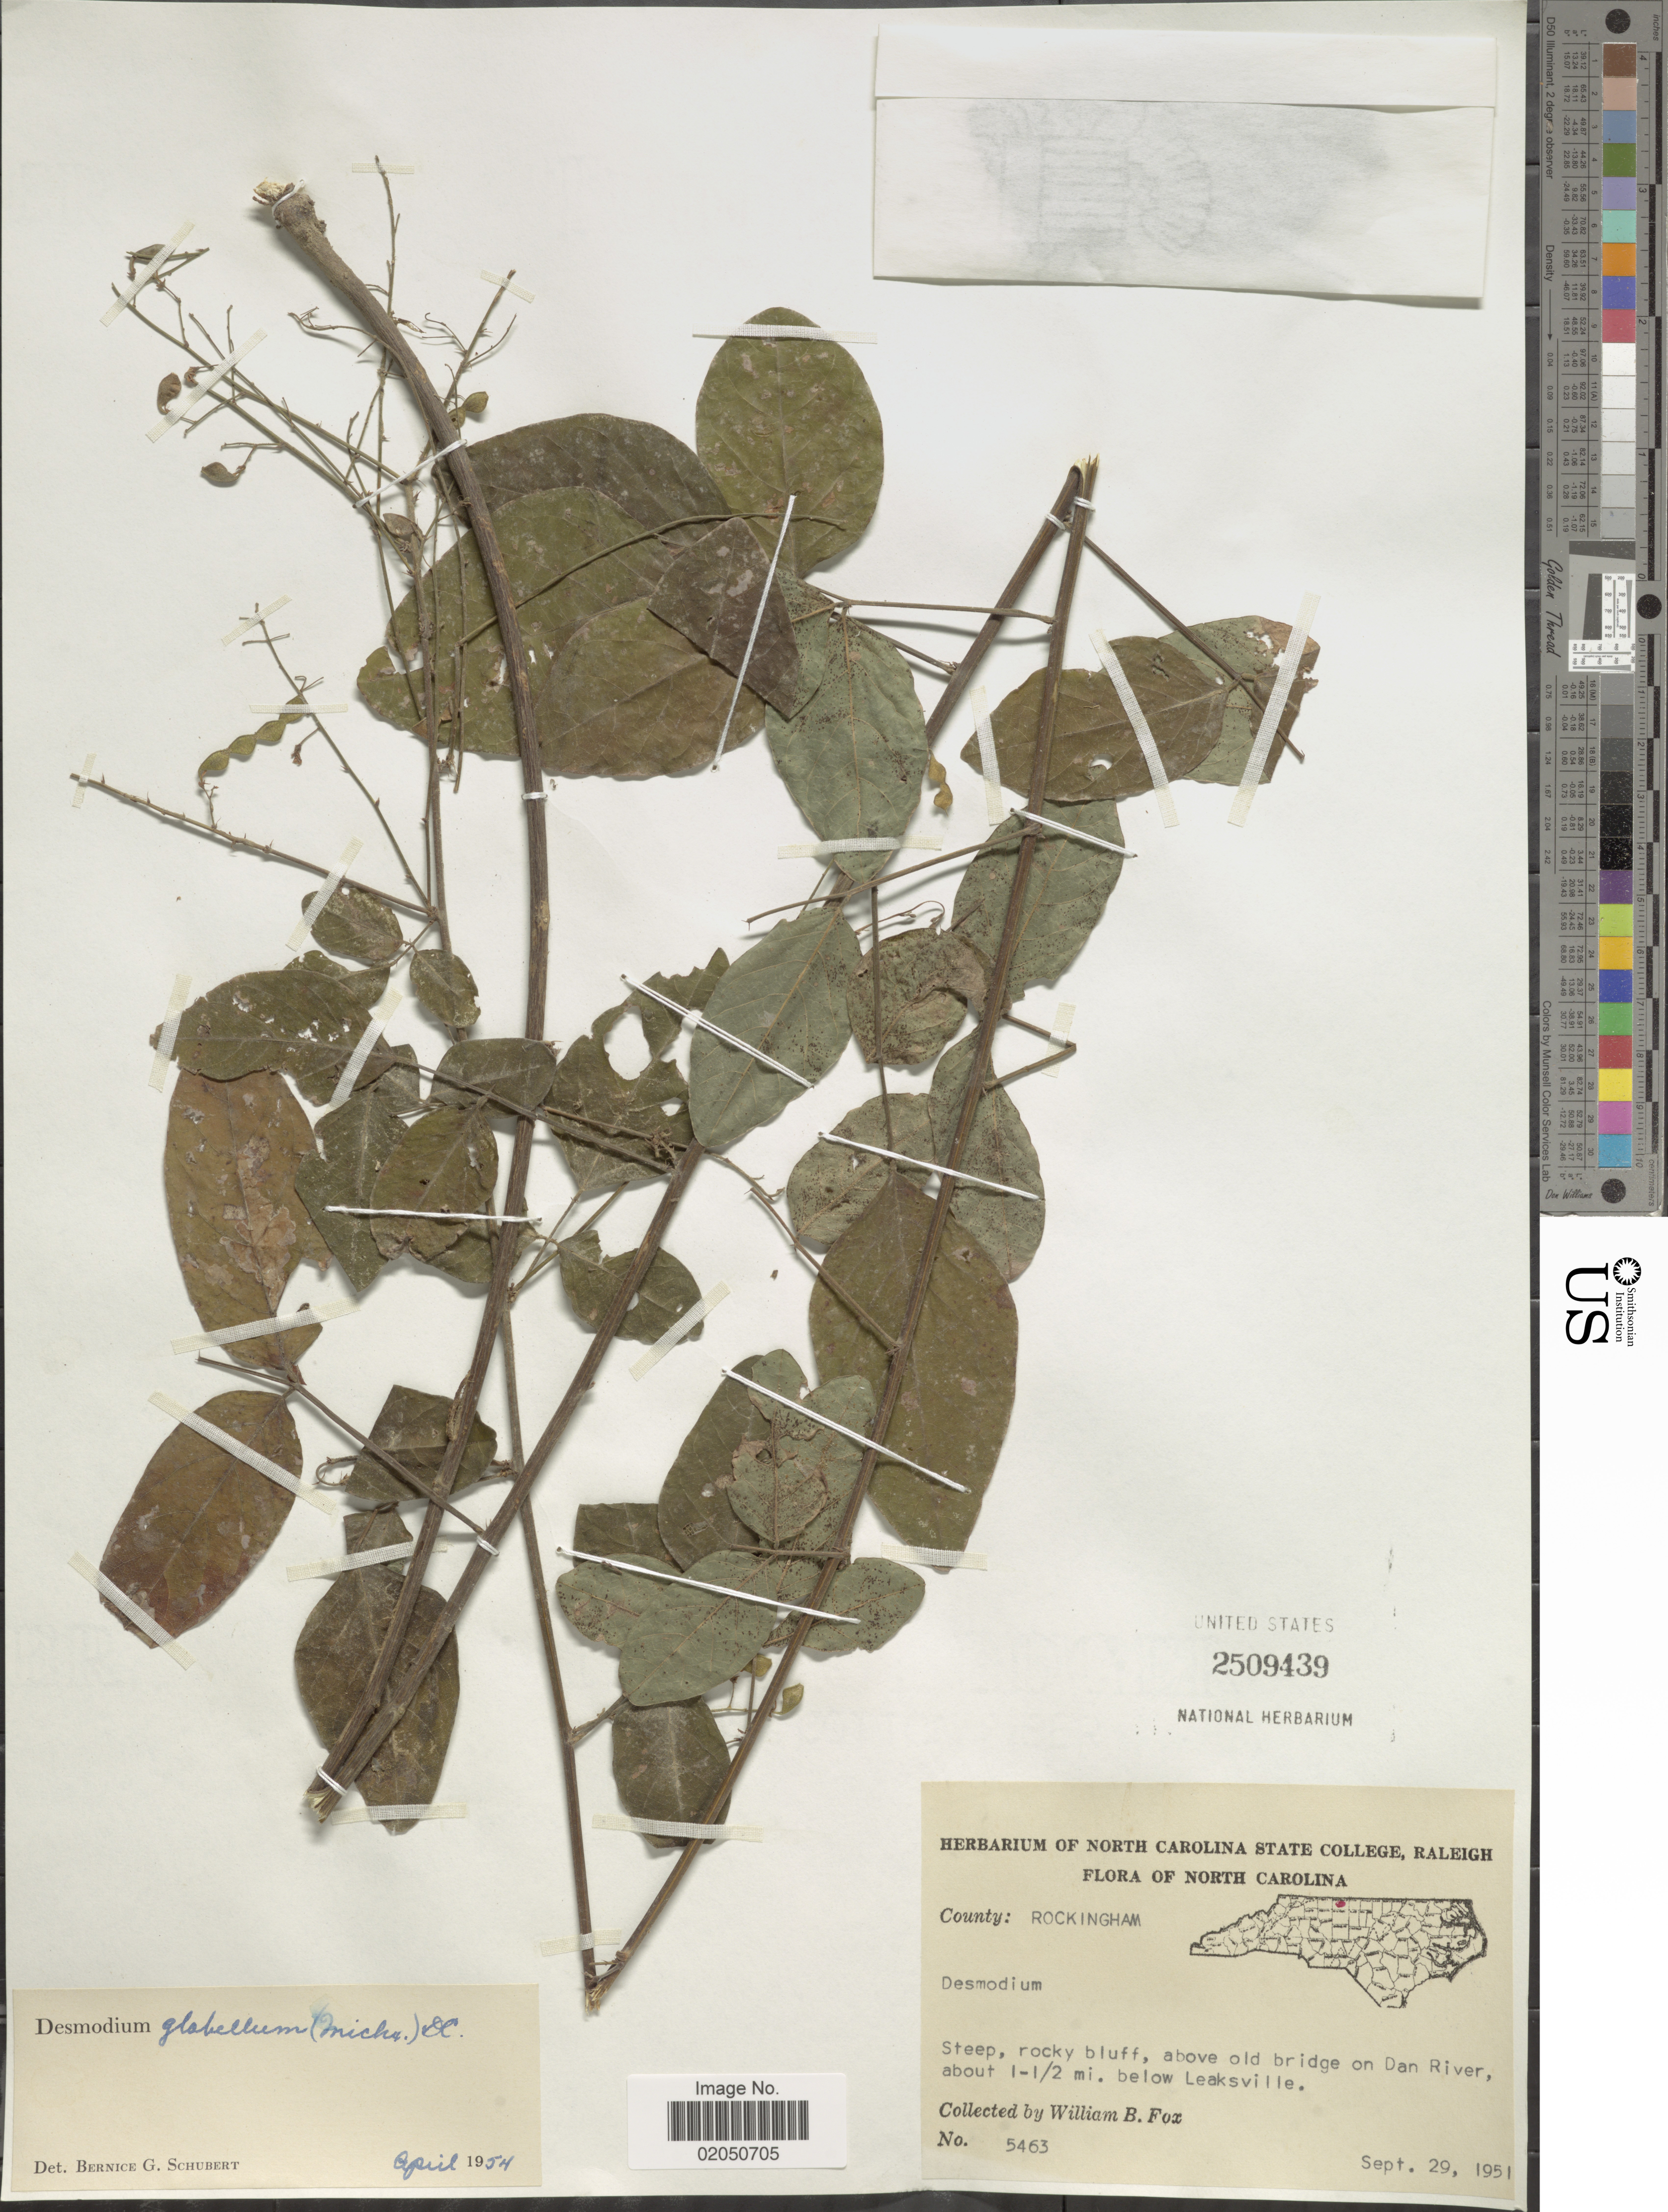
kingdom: Plantae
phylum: Tracheophyta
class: Magnoliopsida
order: Fabales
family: Fabaceae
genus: Desmodium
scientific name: Desmodium glabellum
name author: (Michx.) DC.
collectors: W. B. Fox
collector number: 5463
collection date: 1951-09-29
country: United States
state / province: North Carolina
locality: County: Rockingham, above old bridge on Dan River, about 1-1/2 mi. below Leaksville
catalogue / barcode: US 2509439